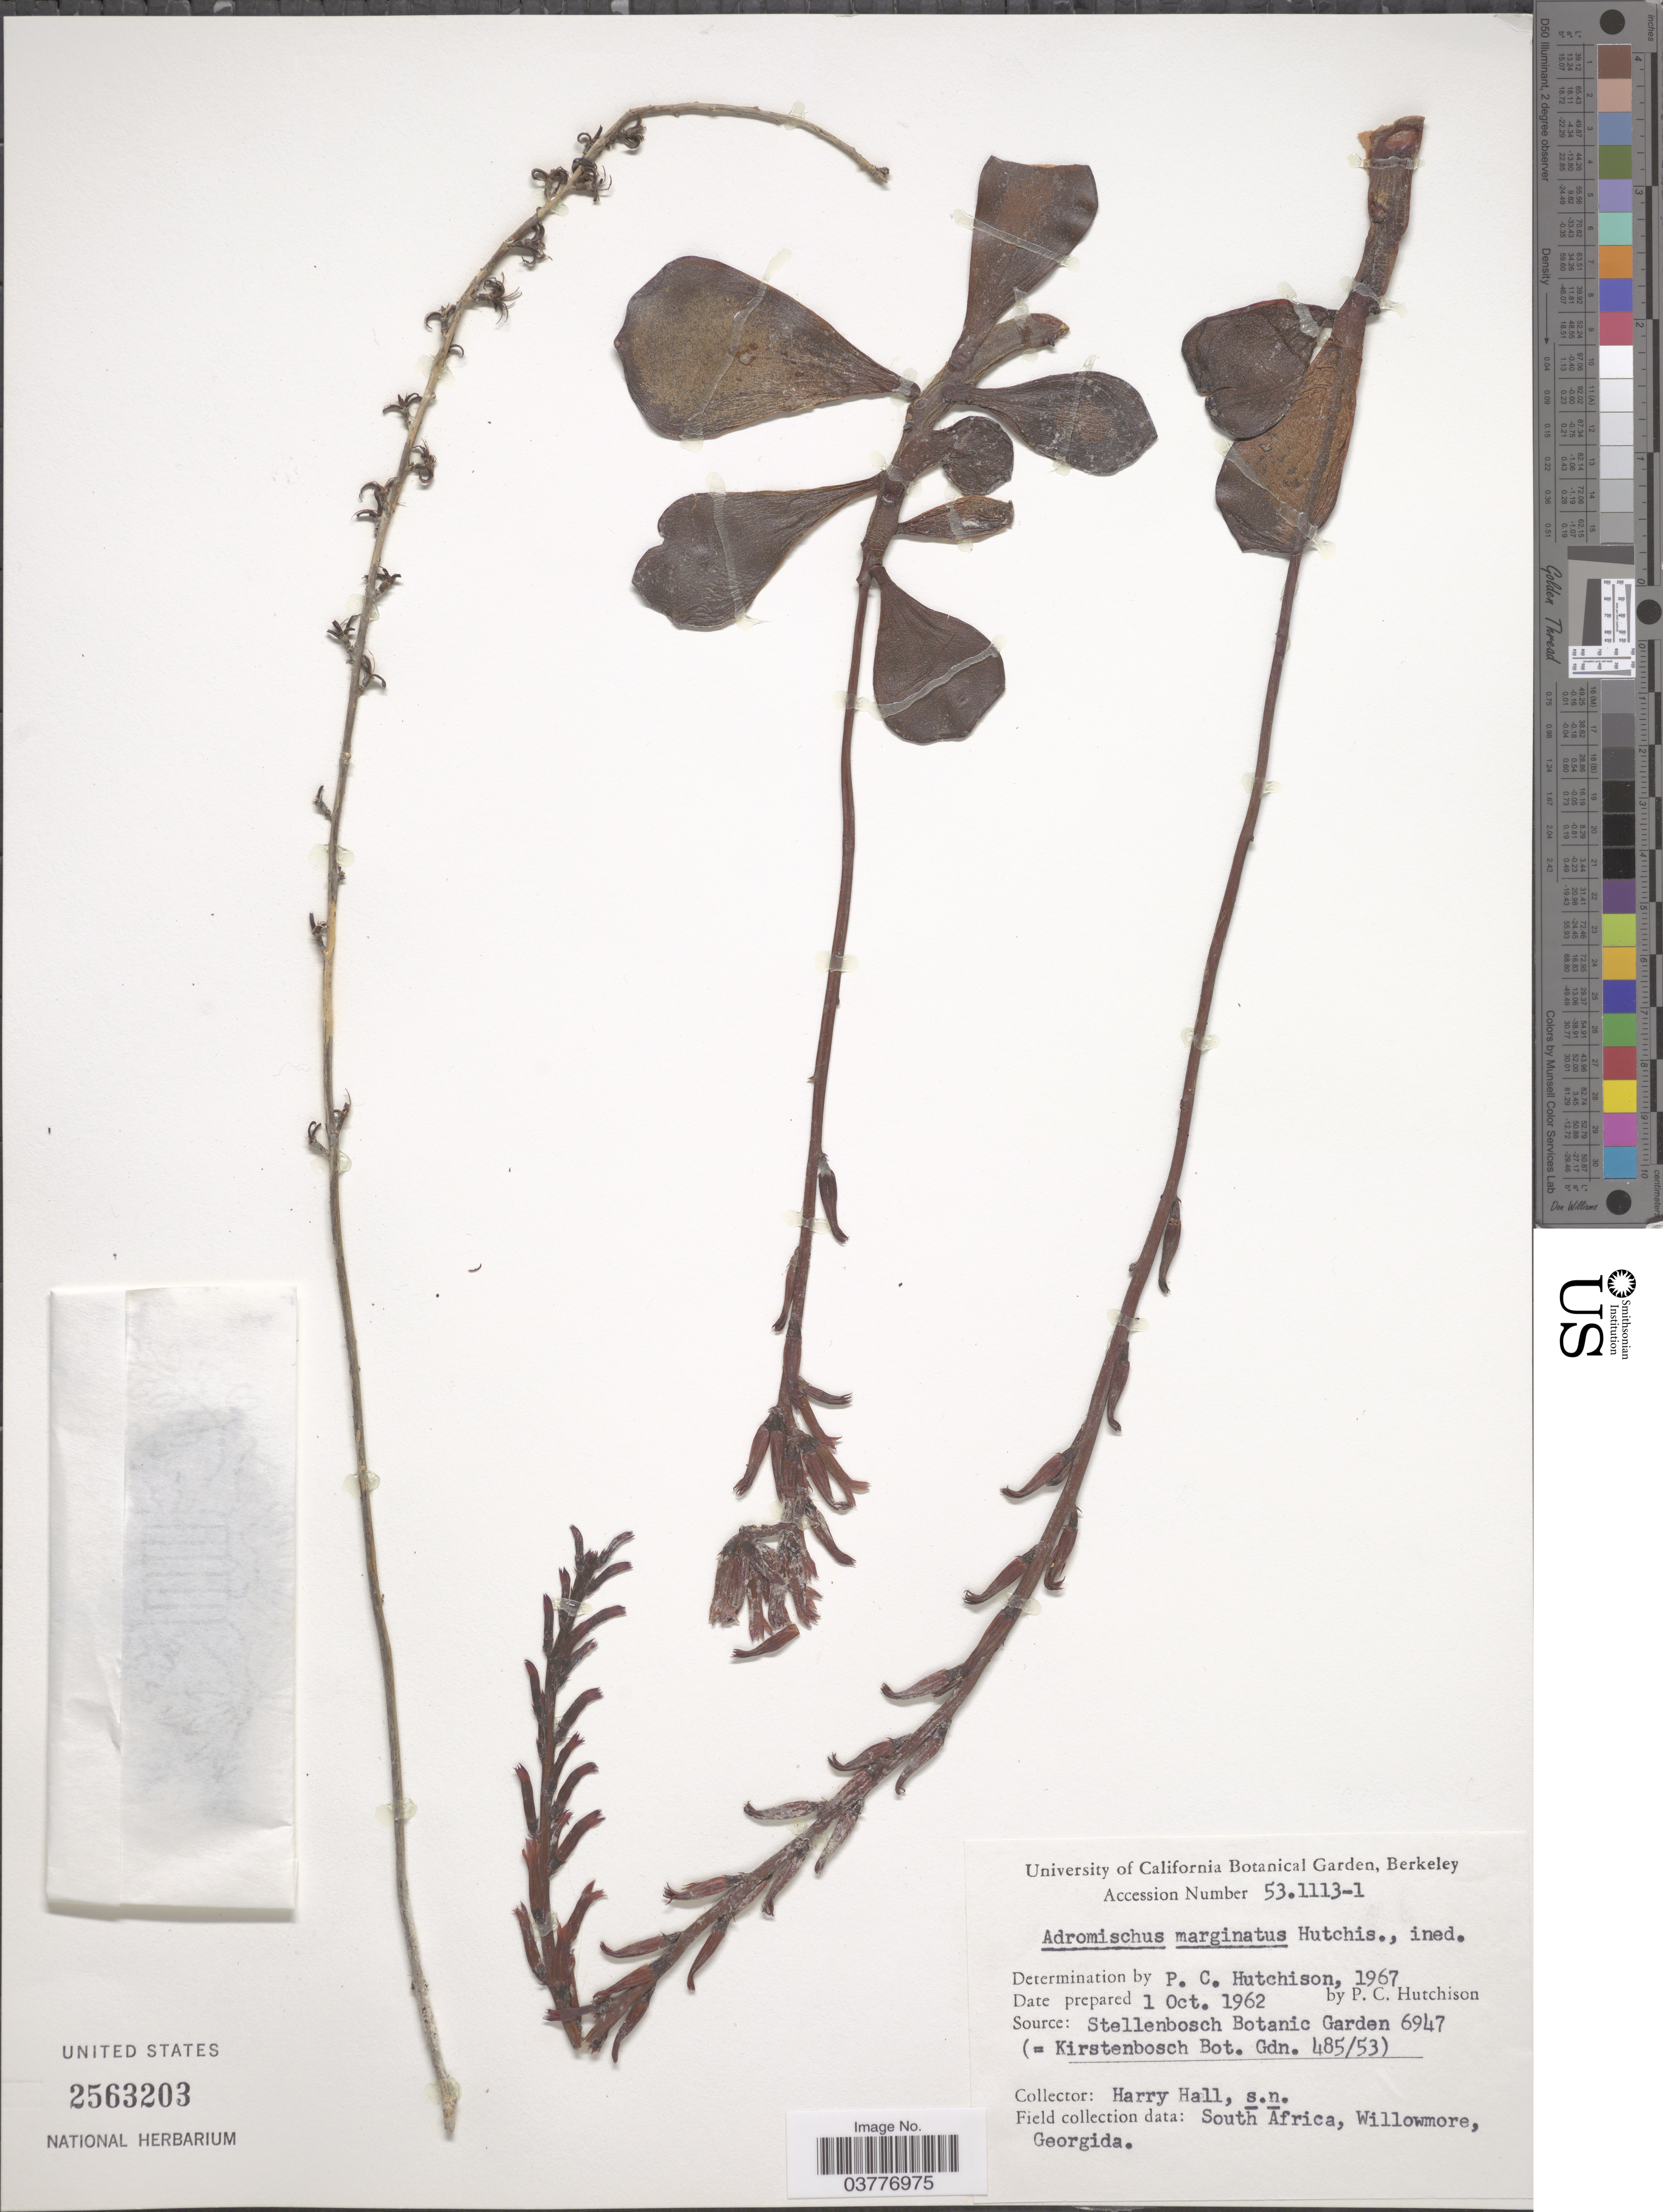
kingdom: Plantae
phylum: Tracheophyta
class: Magnoliopsida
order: Saxifragales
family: Crassulaceae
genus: Adromischus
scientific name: Adromischus marginatus Hutchinson, ined.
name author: Hutchinson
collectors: P. C. Hutchison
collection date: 1962-10-01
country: United States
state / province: California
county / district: Alameda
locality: University of California Botanical Garden, Berkeley.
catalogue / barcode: US 2563203